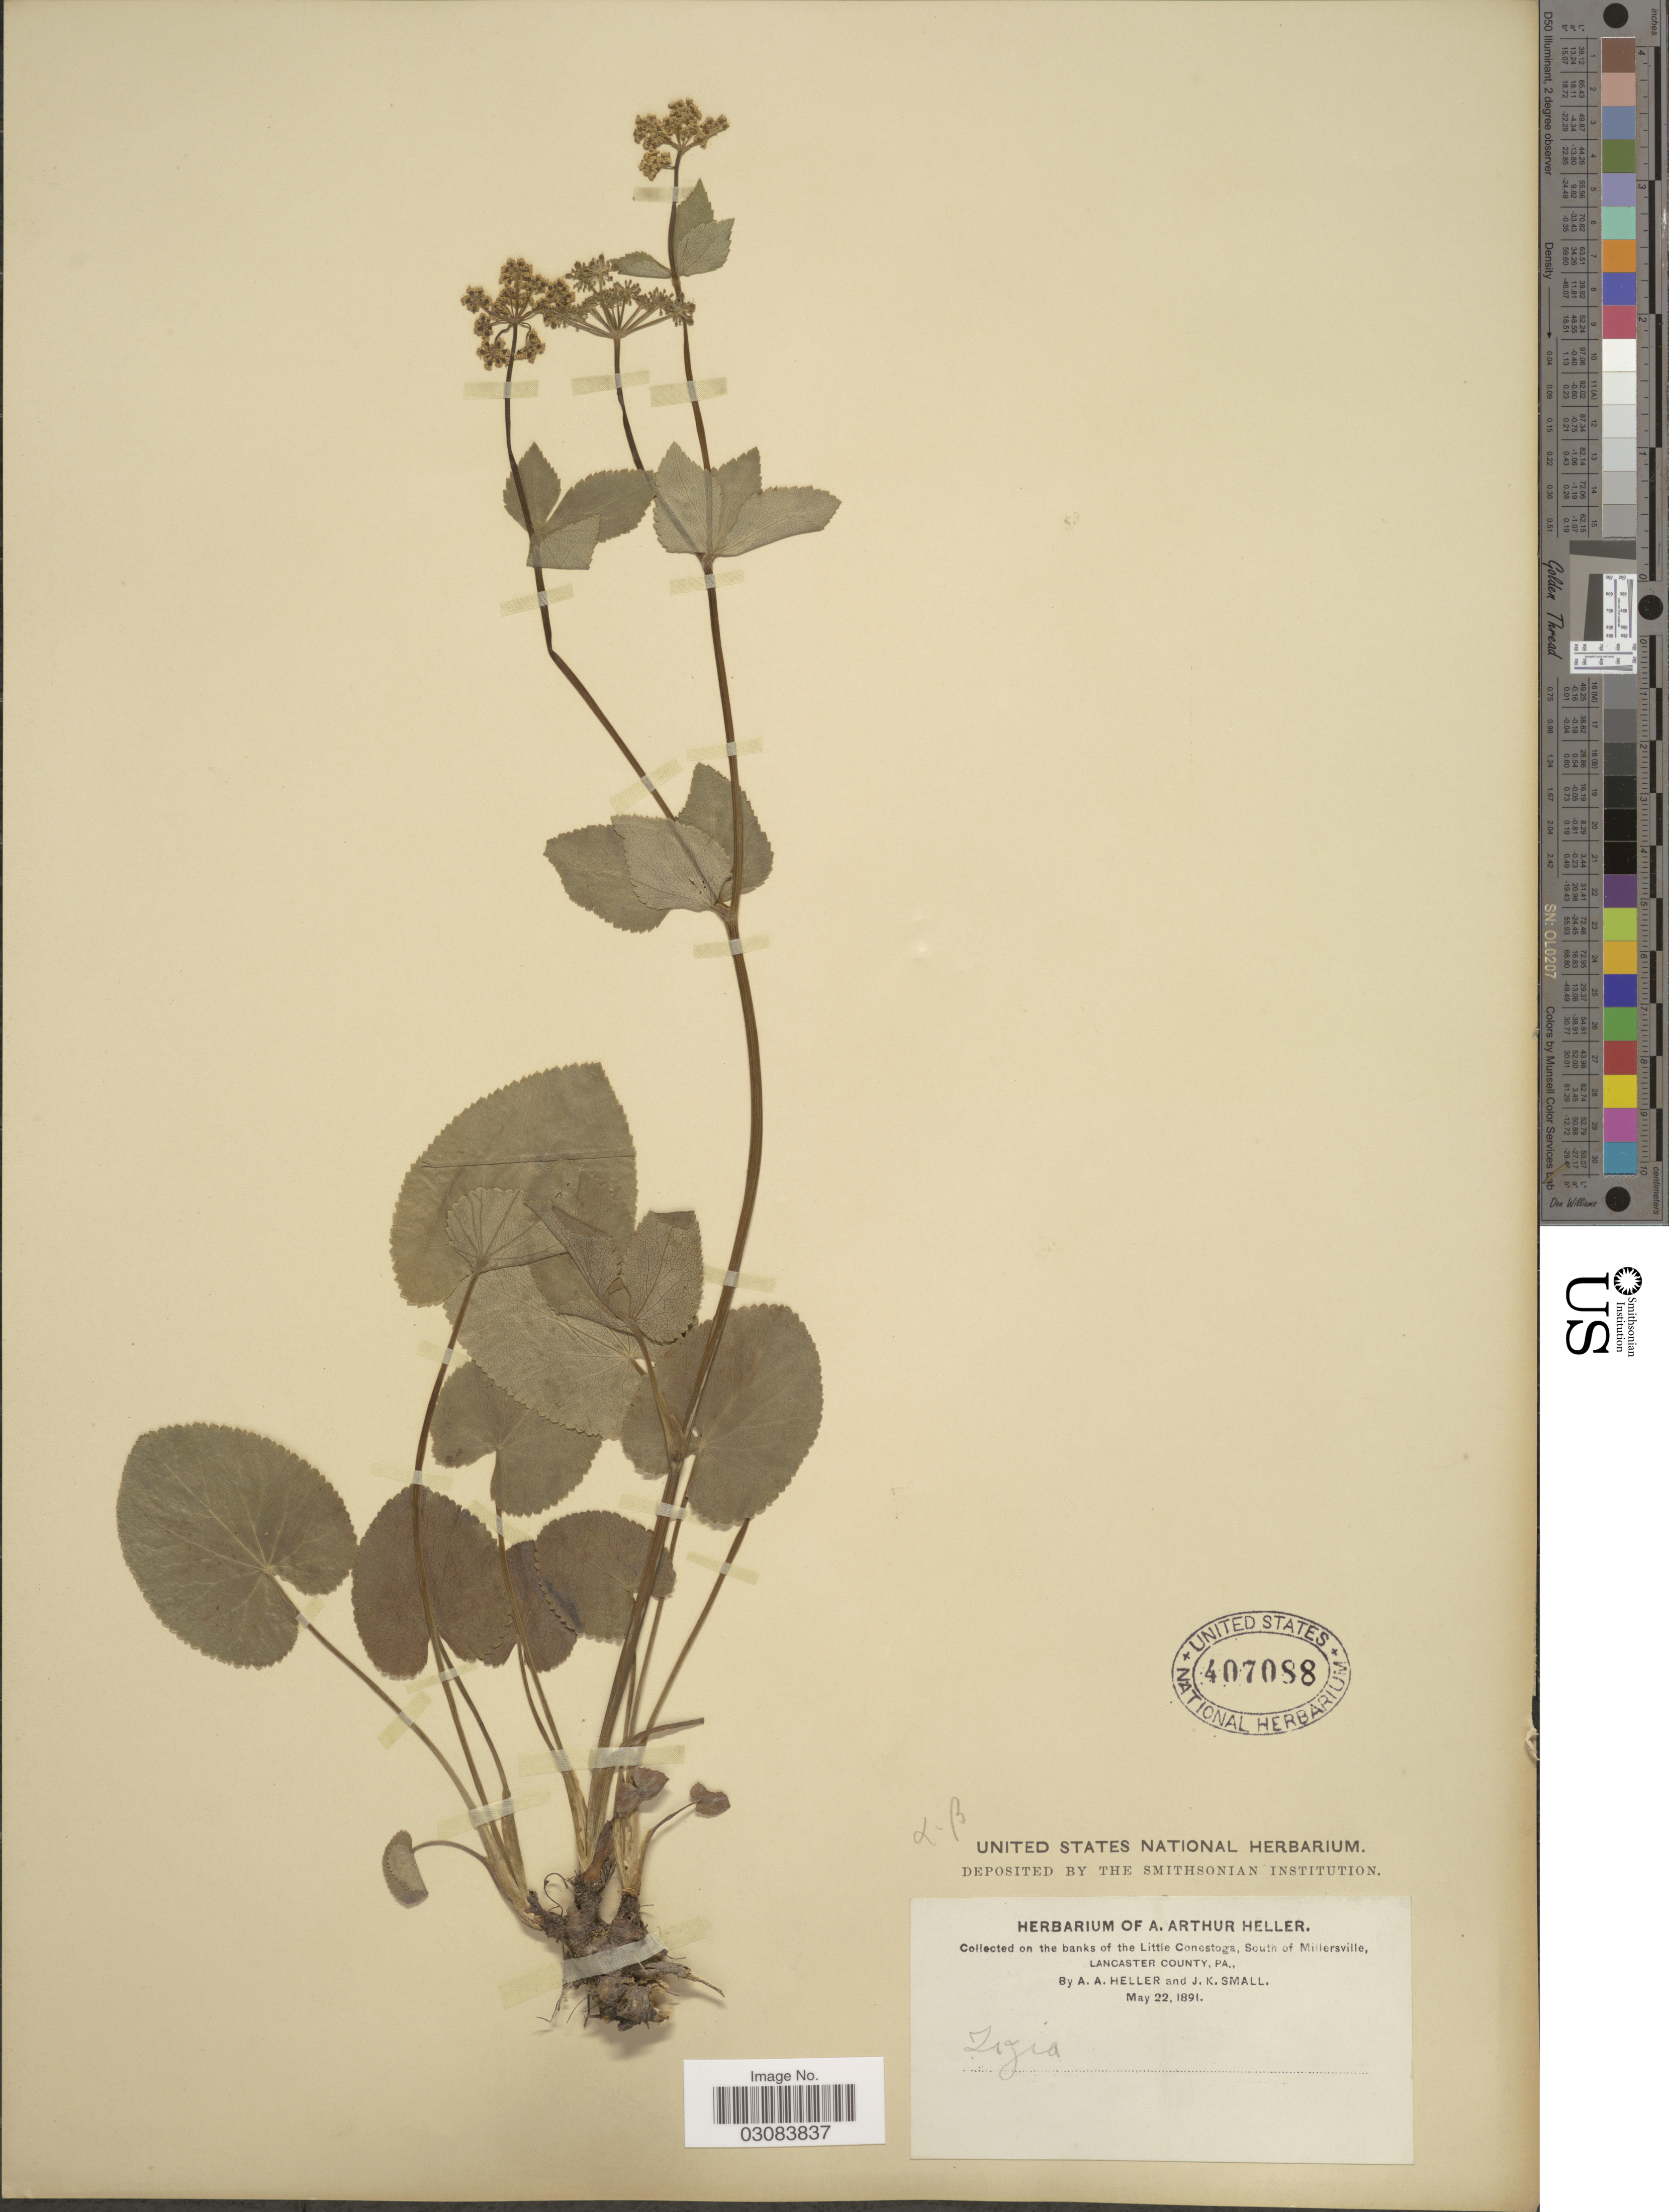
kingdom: Plantae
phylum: Tracheophyta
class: Magnoliopsida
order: Apiales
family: Apiaceae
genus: Zizia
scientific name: Zizia aptera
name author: (A. Gray) Fernald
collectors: A. A. Heller & J. K. Small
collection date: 1891-05-22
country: United States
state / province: Pennsylvania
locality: On the banks of the Little Conestoga, South of Millersville, Lancaster County.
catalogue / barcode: US 407088